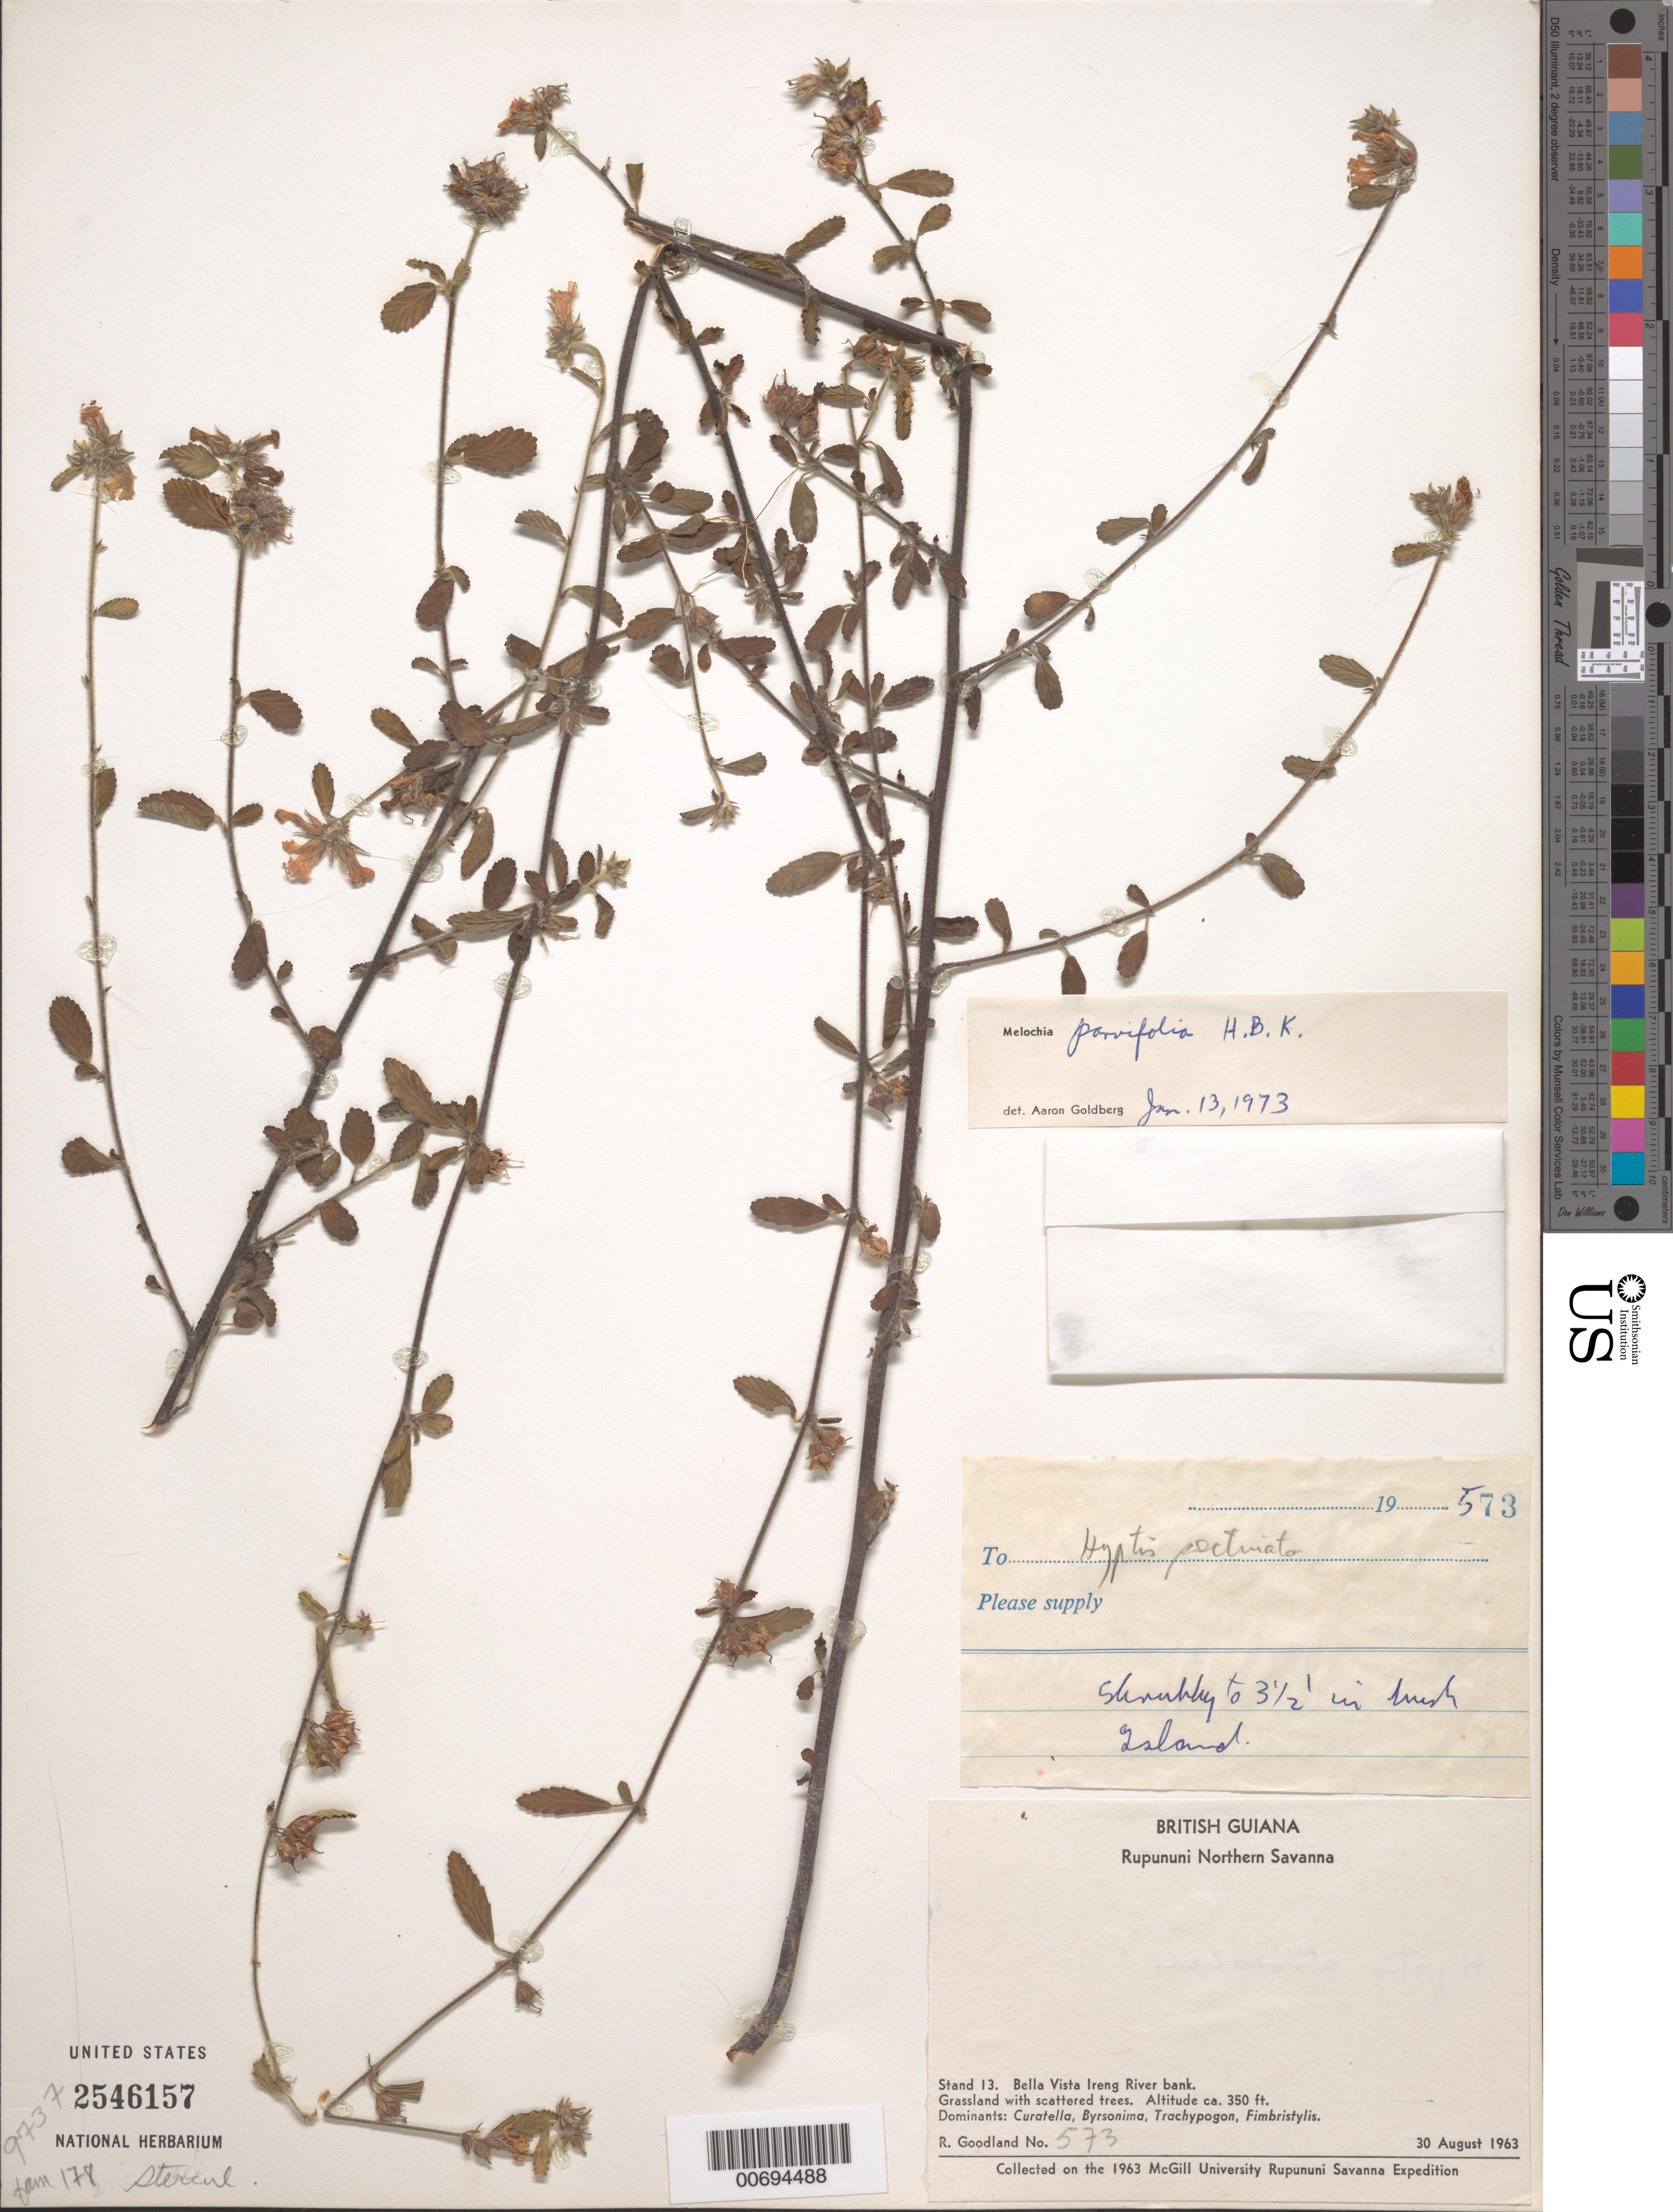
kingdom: Plantae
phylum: Tracheophyta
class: Magnoliopsida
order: Malvales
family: Malvaceae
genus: Melochia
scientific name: Melochia parvifolia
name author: Kunth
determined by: Goldberg, Aaron, (US), NMNH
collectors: R. Goodland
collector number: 573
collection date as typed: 30-Aug-63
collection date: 1963-08-30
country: Guyana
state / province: U. Takutu-U. Essequibo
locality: Rupununi Northern Savanna, Bella Vista, Ireng River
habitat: Grassland with scattered trees. Dominants: Curatella, Byrsonima, Trachypogon, Fimbristylis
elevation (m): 107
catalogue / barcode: US 2546157